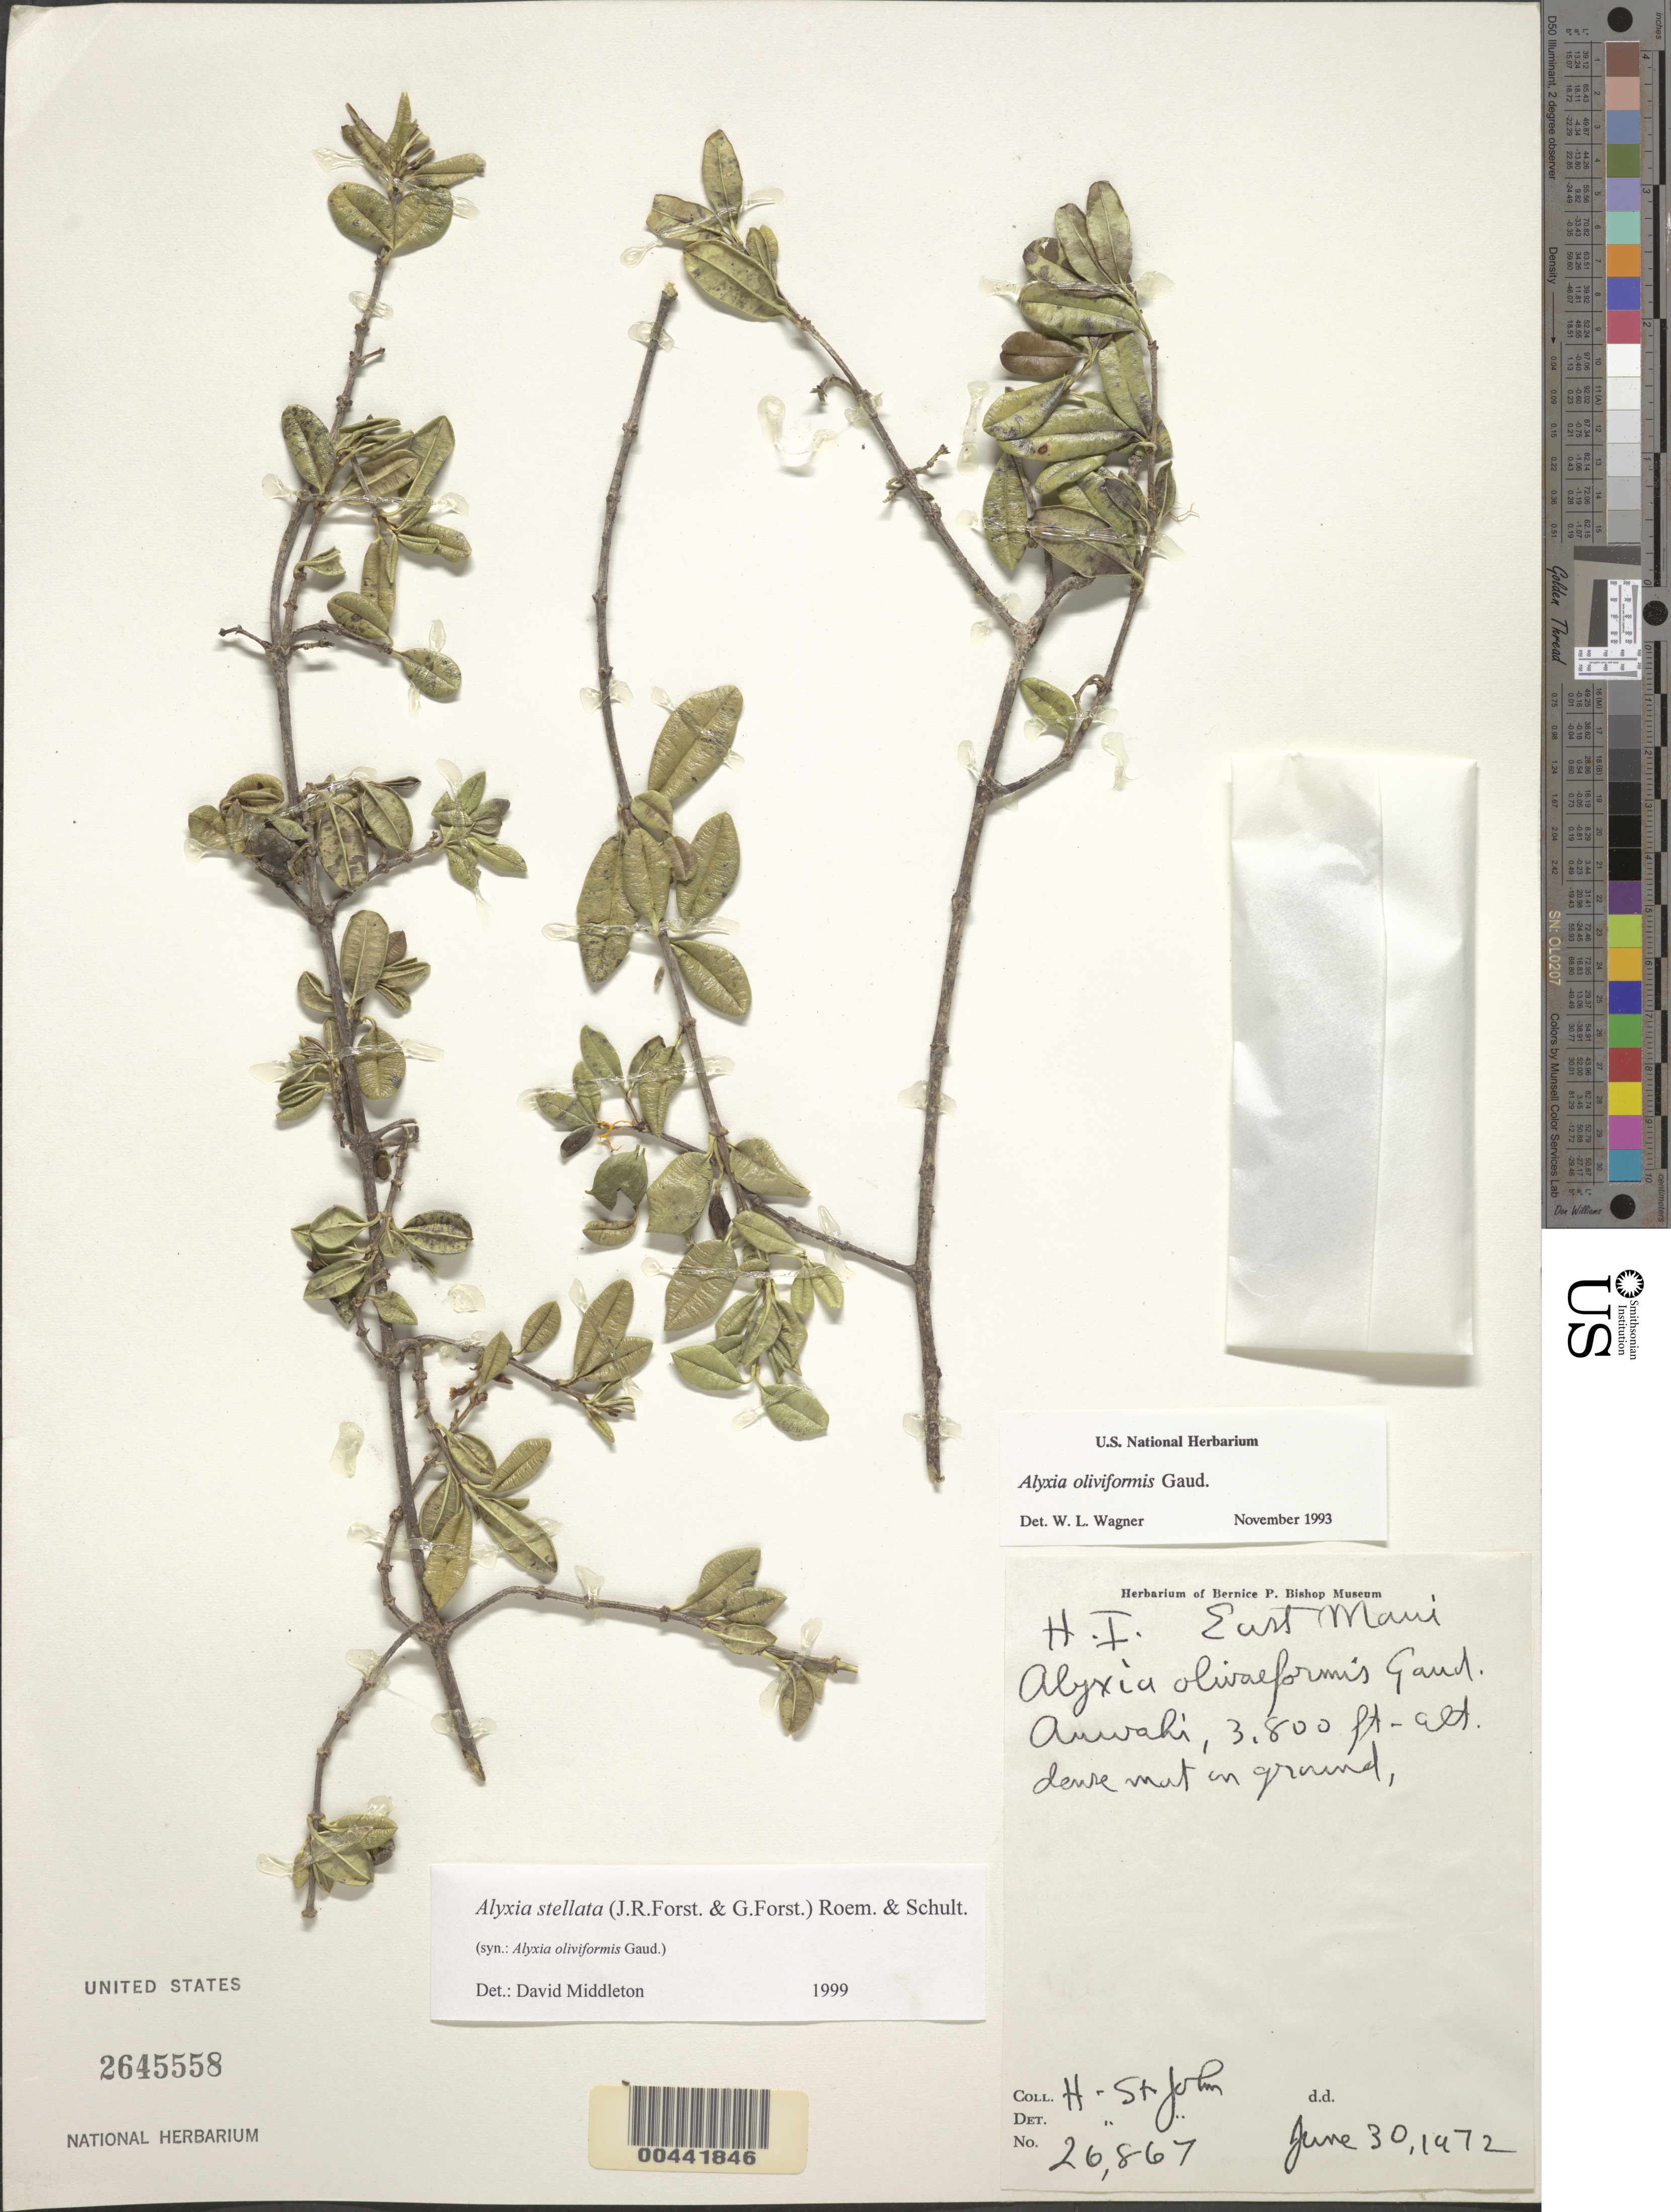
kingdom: Plantae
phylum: Tracheophyta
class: Magnoliopsida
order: Gentianales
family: Apocynaceae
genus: Alyxia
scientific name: Alyxia stellata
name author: (J.R. Forst. & G. Forst.) Roem. & Schult.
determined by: Middleton, D. J.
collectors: H. St. John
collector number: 26867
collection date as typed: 30 Jun 1972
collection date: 1972-06-30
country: United States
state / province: Hawaii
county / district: Maui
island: Maui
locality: Auwahi, E Maui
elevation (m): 1158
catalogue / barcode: US 2645558